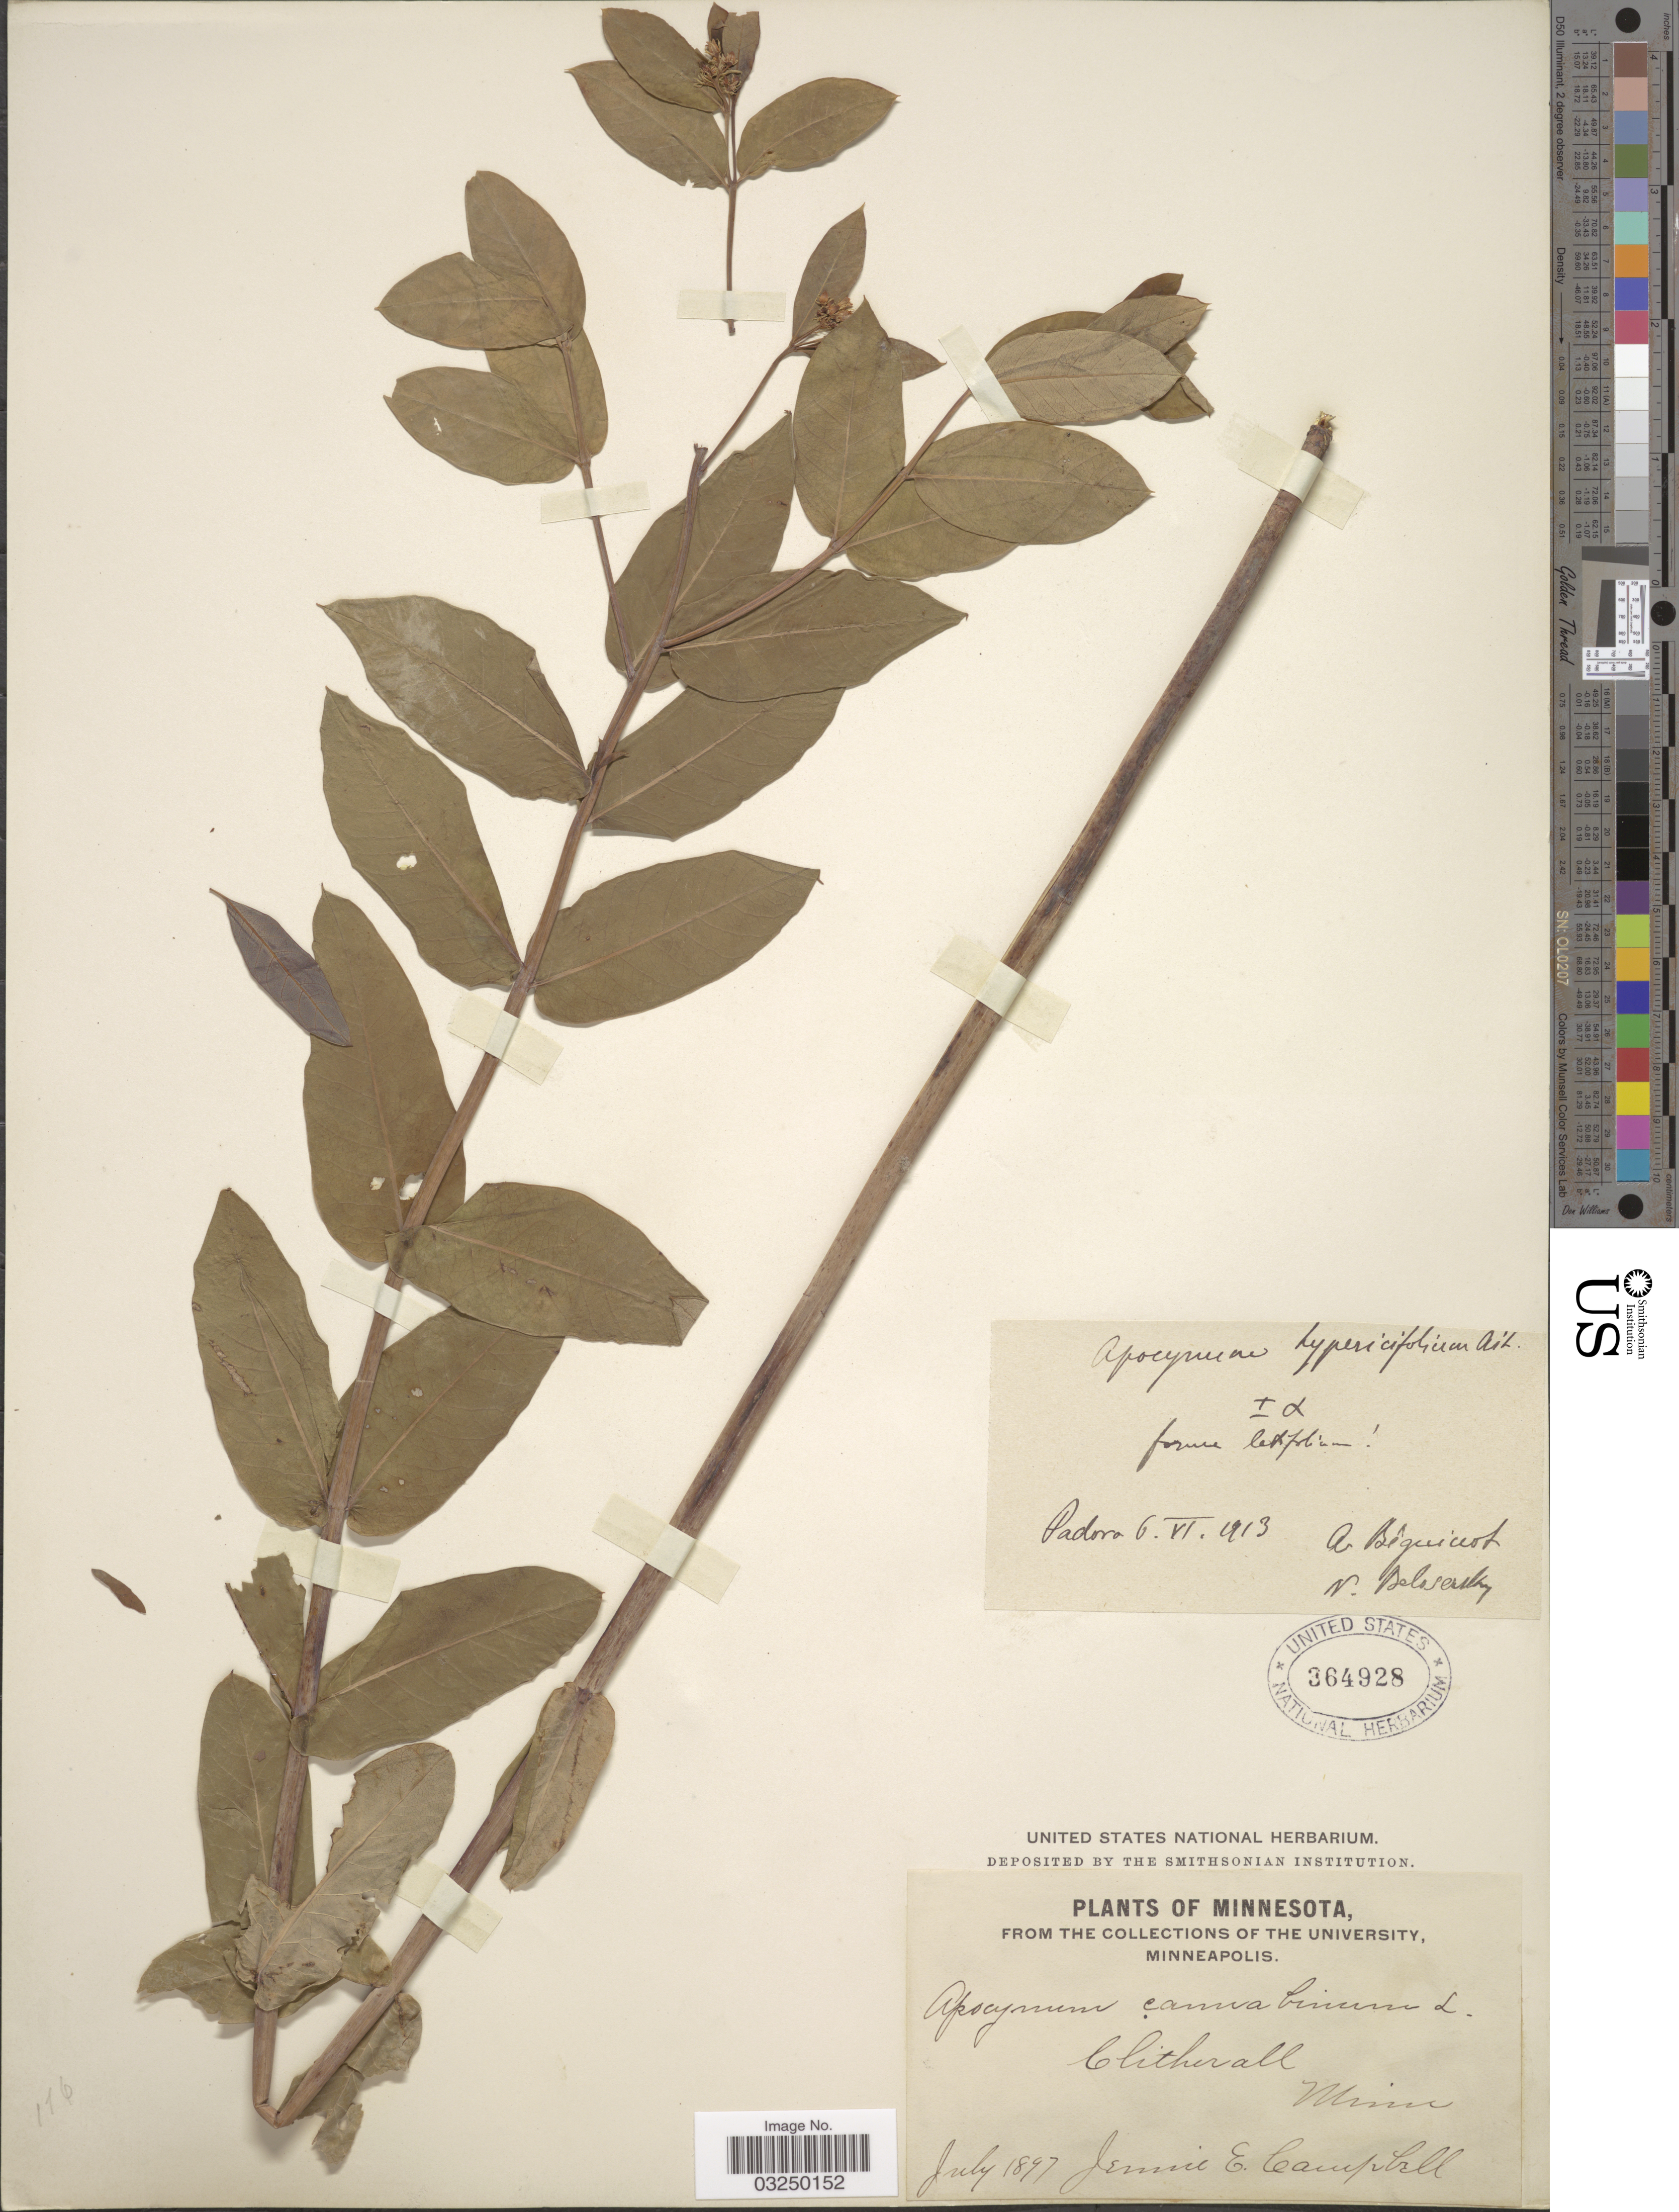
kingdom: Plantae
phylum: Tracheophyta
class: Magnoliopsida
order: Gentianales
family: Apocynaceae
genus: Apocynum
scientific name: Apocynum sibiricum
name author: Jacq.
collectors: J. E. Campbell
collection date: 1897-07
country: United States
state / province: Minnesota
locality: Clitherall.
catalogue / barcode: US 364928